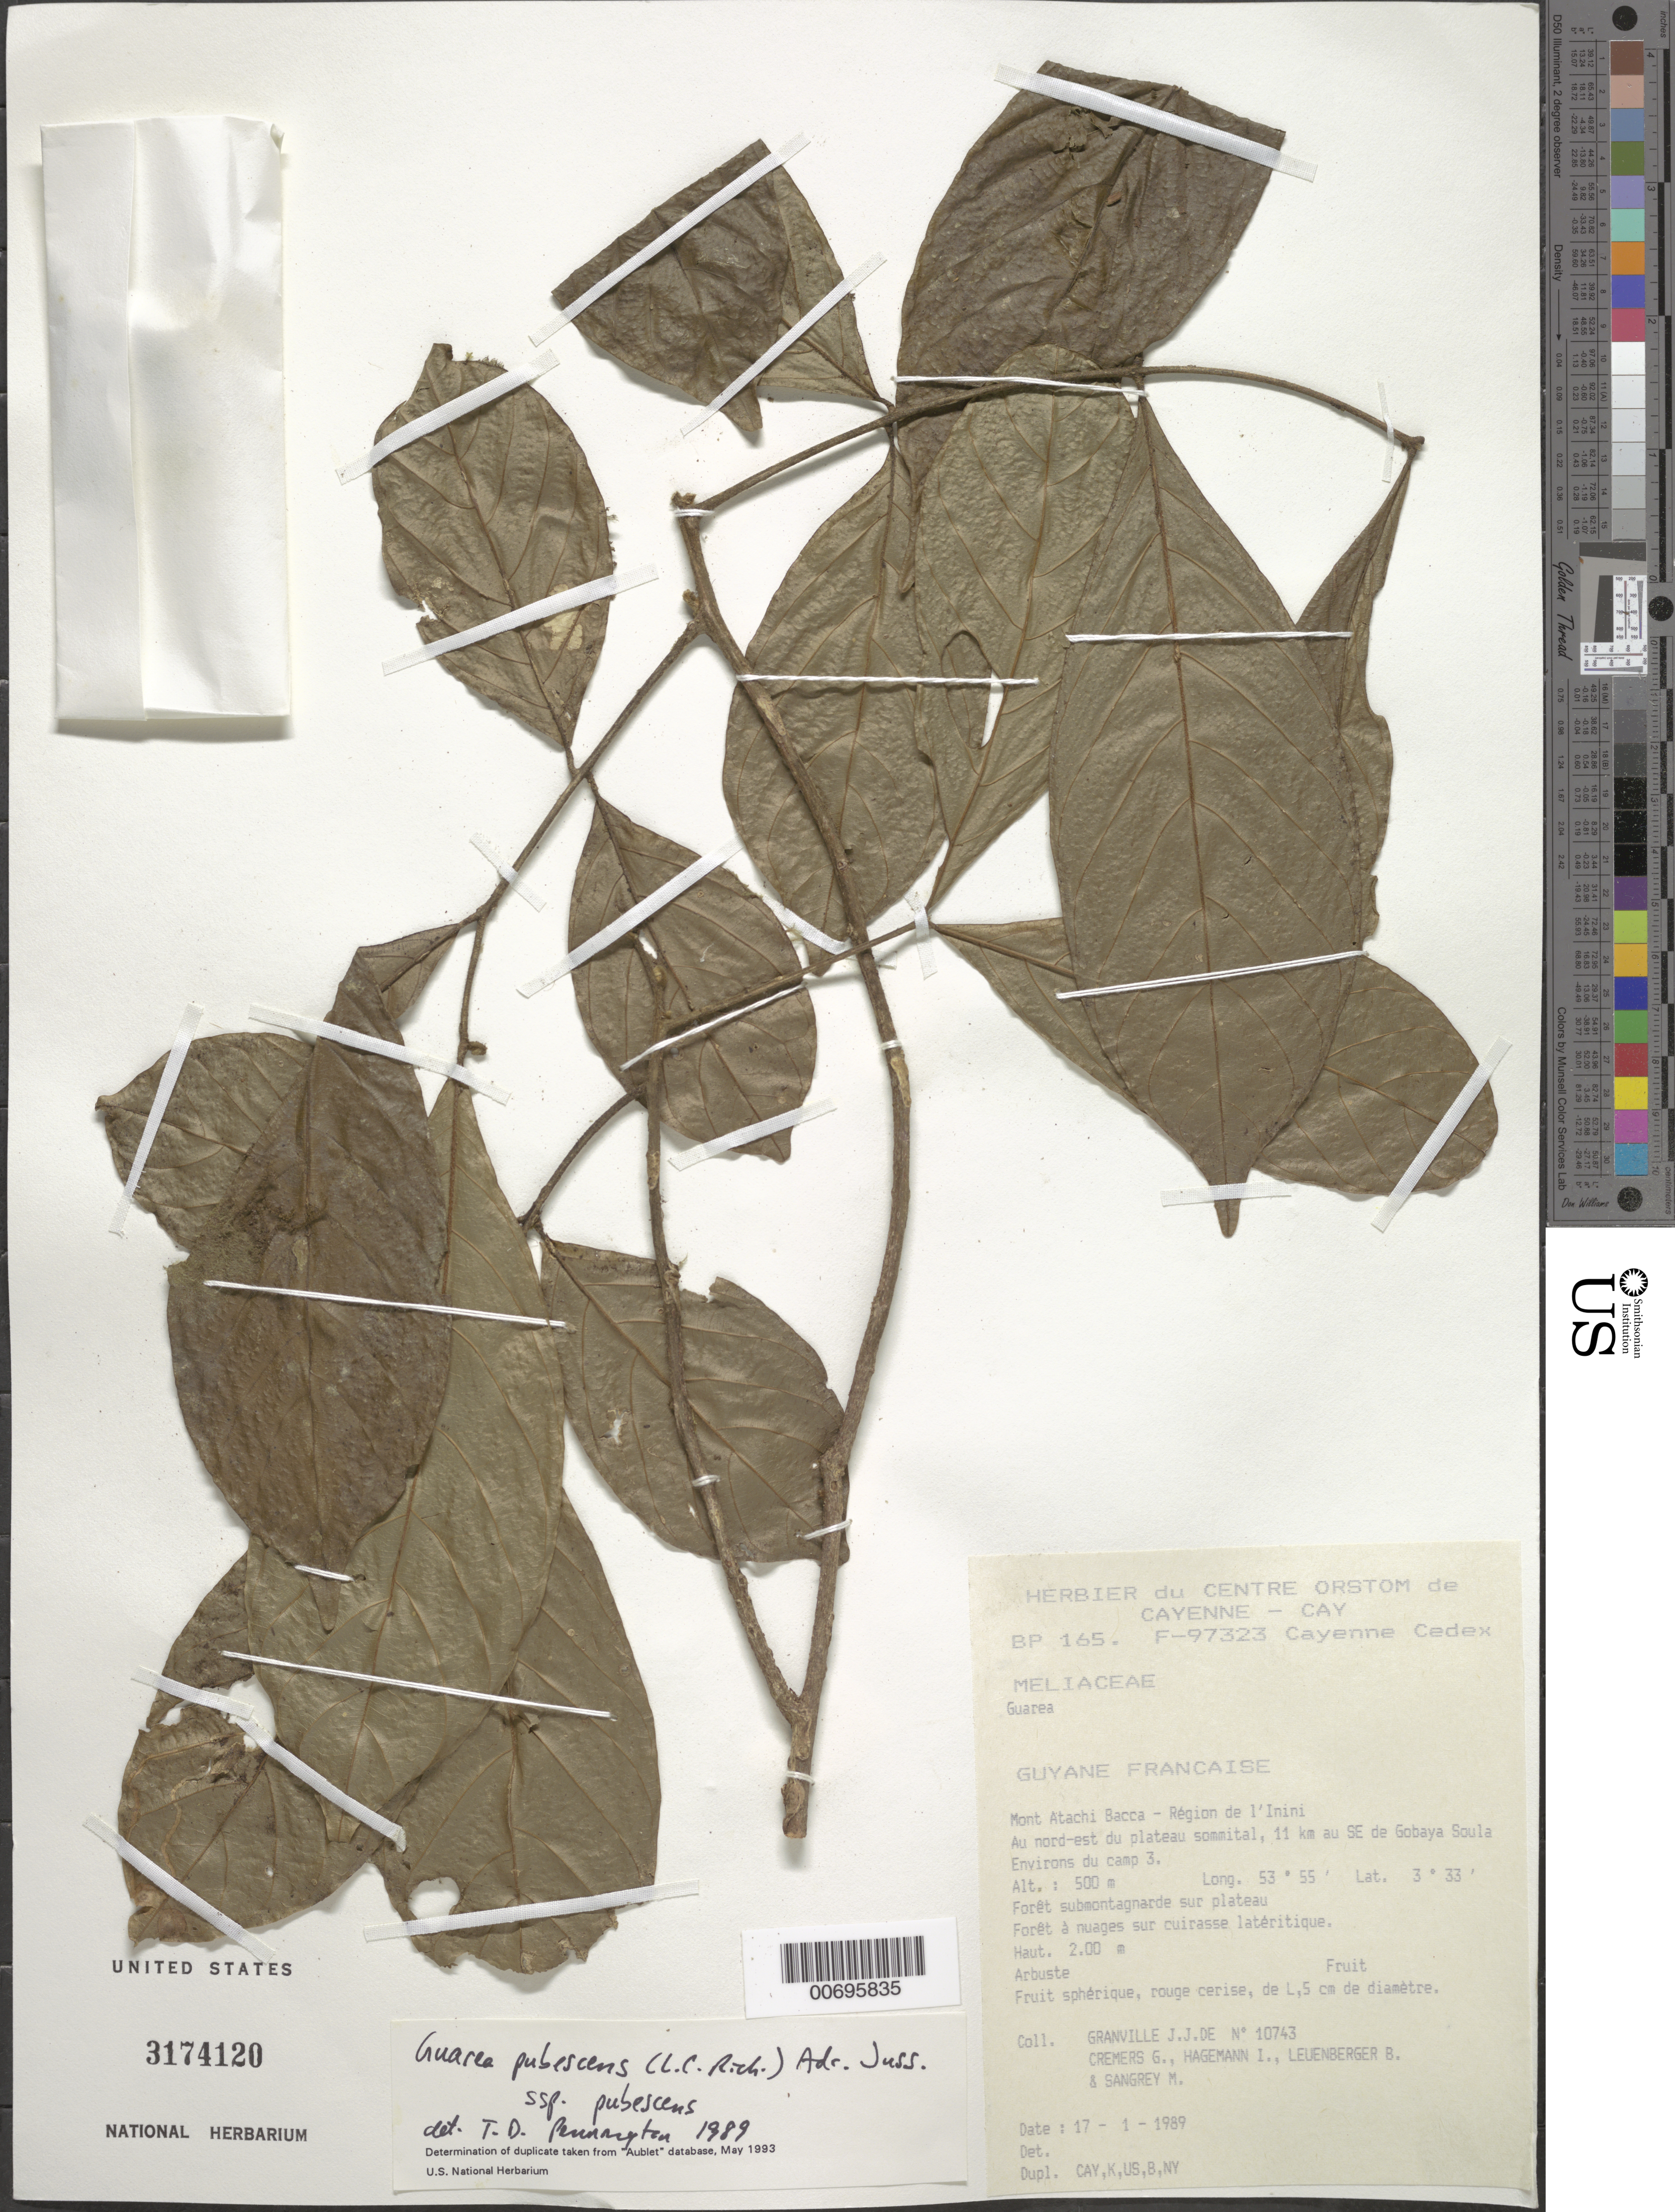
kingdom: Plantae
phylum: Tracheophyta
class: Magnoliopsida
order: Sapindales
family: Meliaceae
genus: Guarea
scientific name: Guarea pubescens subsp. pubescens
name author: (Rich.) A. Juss.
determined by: Pennington, T. D., (K)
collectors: J.-J. de Granville, G. Cremers, J. Hagemann, B. E. Leuenberger & M. S. Sangrey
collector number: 10743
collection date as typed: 17-Jan-89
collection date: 1989-01-17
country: French Guiana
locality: Mont Atachi Bacca, région de l'Inini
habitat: Forêt submontagnarde sur plteau. forêt a nuages sur cuirasse latéritique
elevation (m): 500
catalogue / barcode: US 3174120